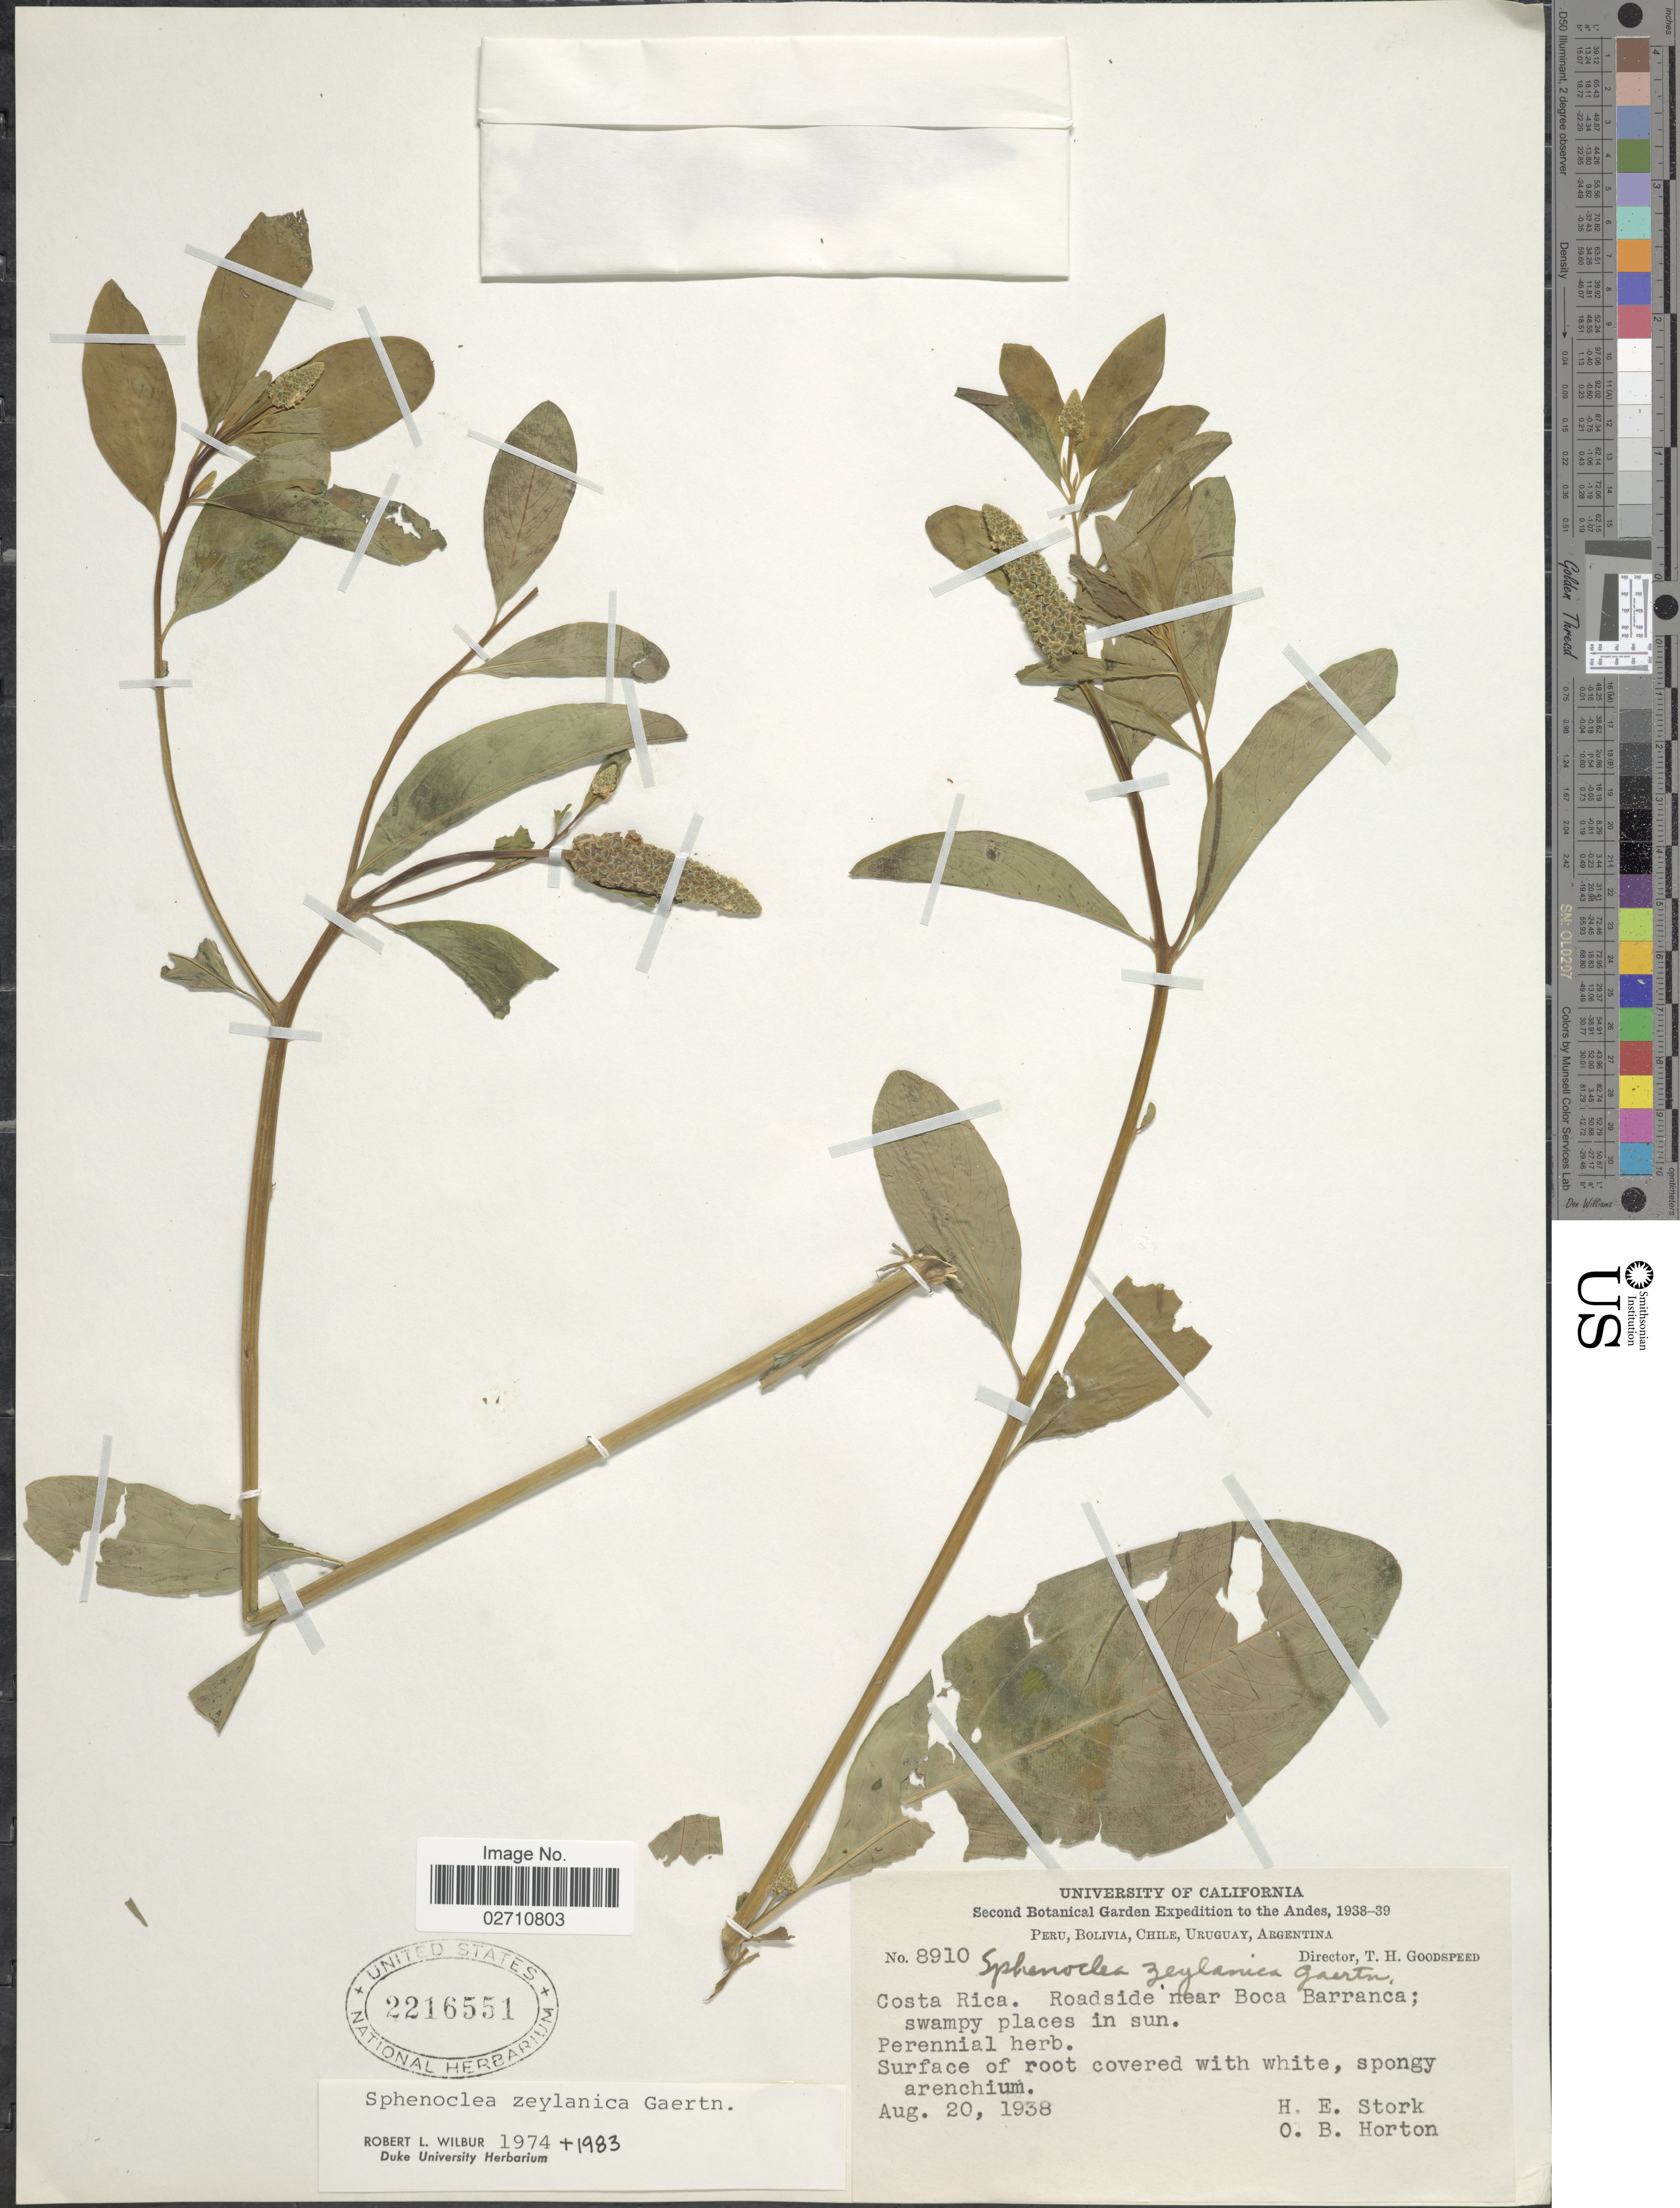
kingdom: Plantae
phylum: Tracheophyta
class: Magnoliopsida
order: Solanales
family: Sphenocleaceae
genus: Sphenoclea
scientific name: Sphenoclea zeylanica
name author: Gaertn.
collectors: H. E. Stork & O. B. Horton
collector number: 8910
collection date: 1938-08-20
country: Costa Rica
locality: Andes. near Boca Barranca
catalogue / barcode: US 2216551